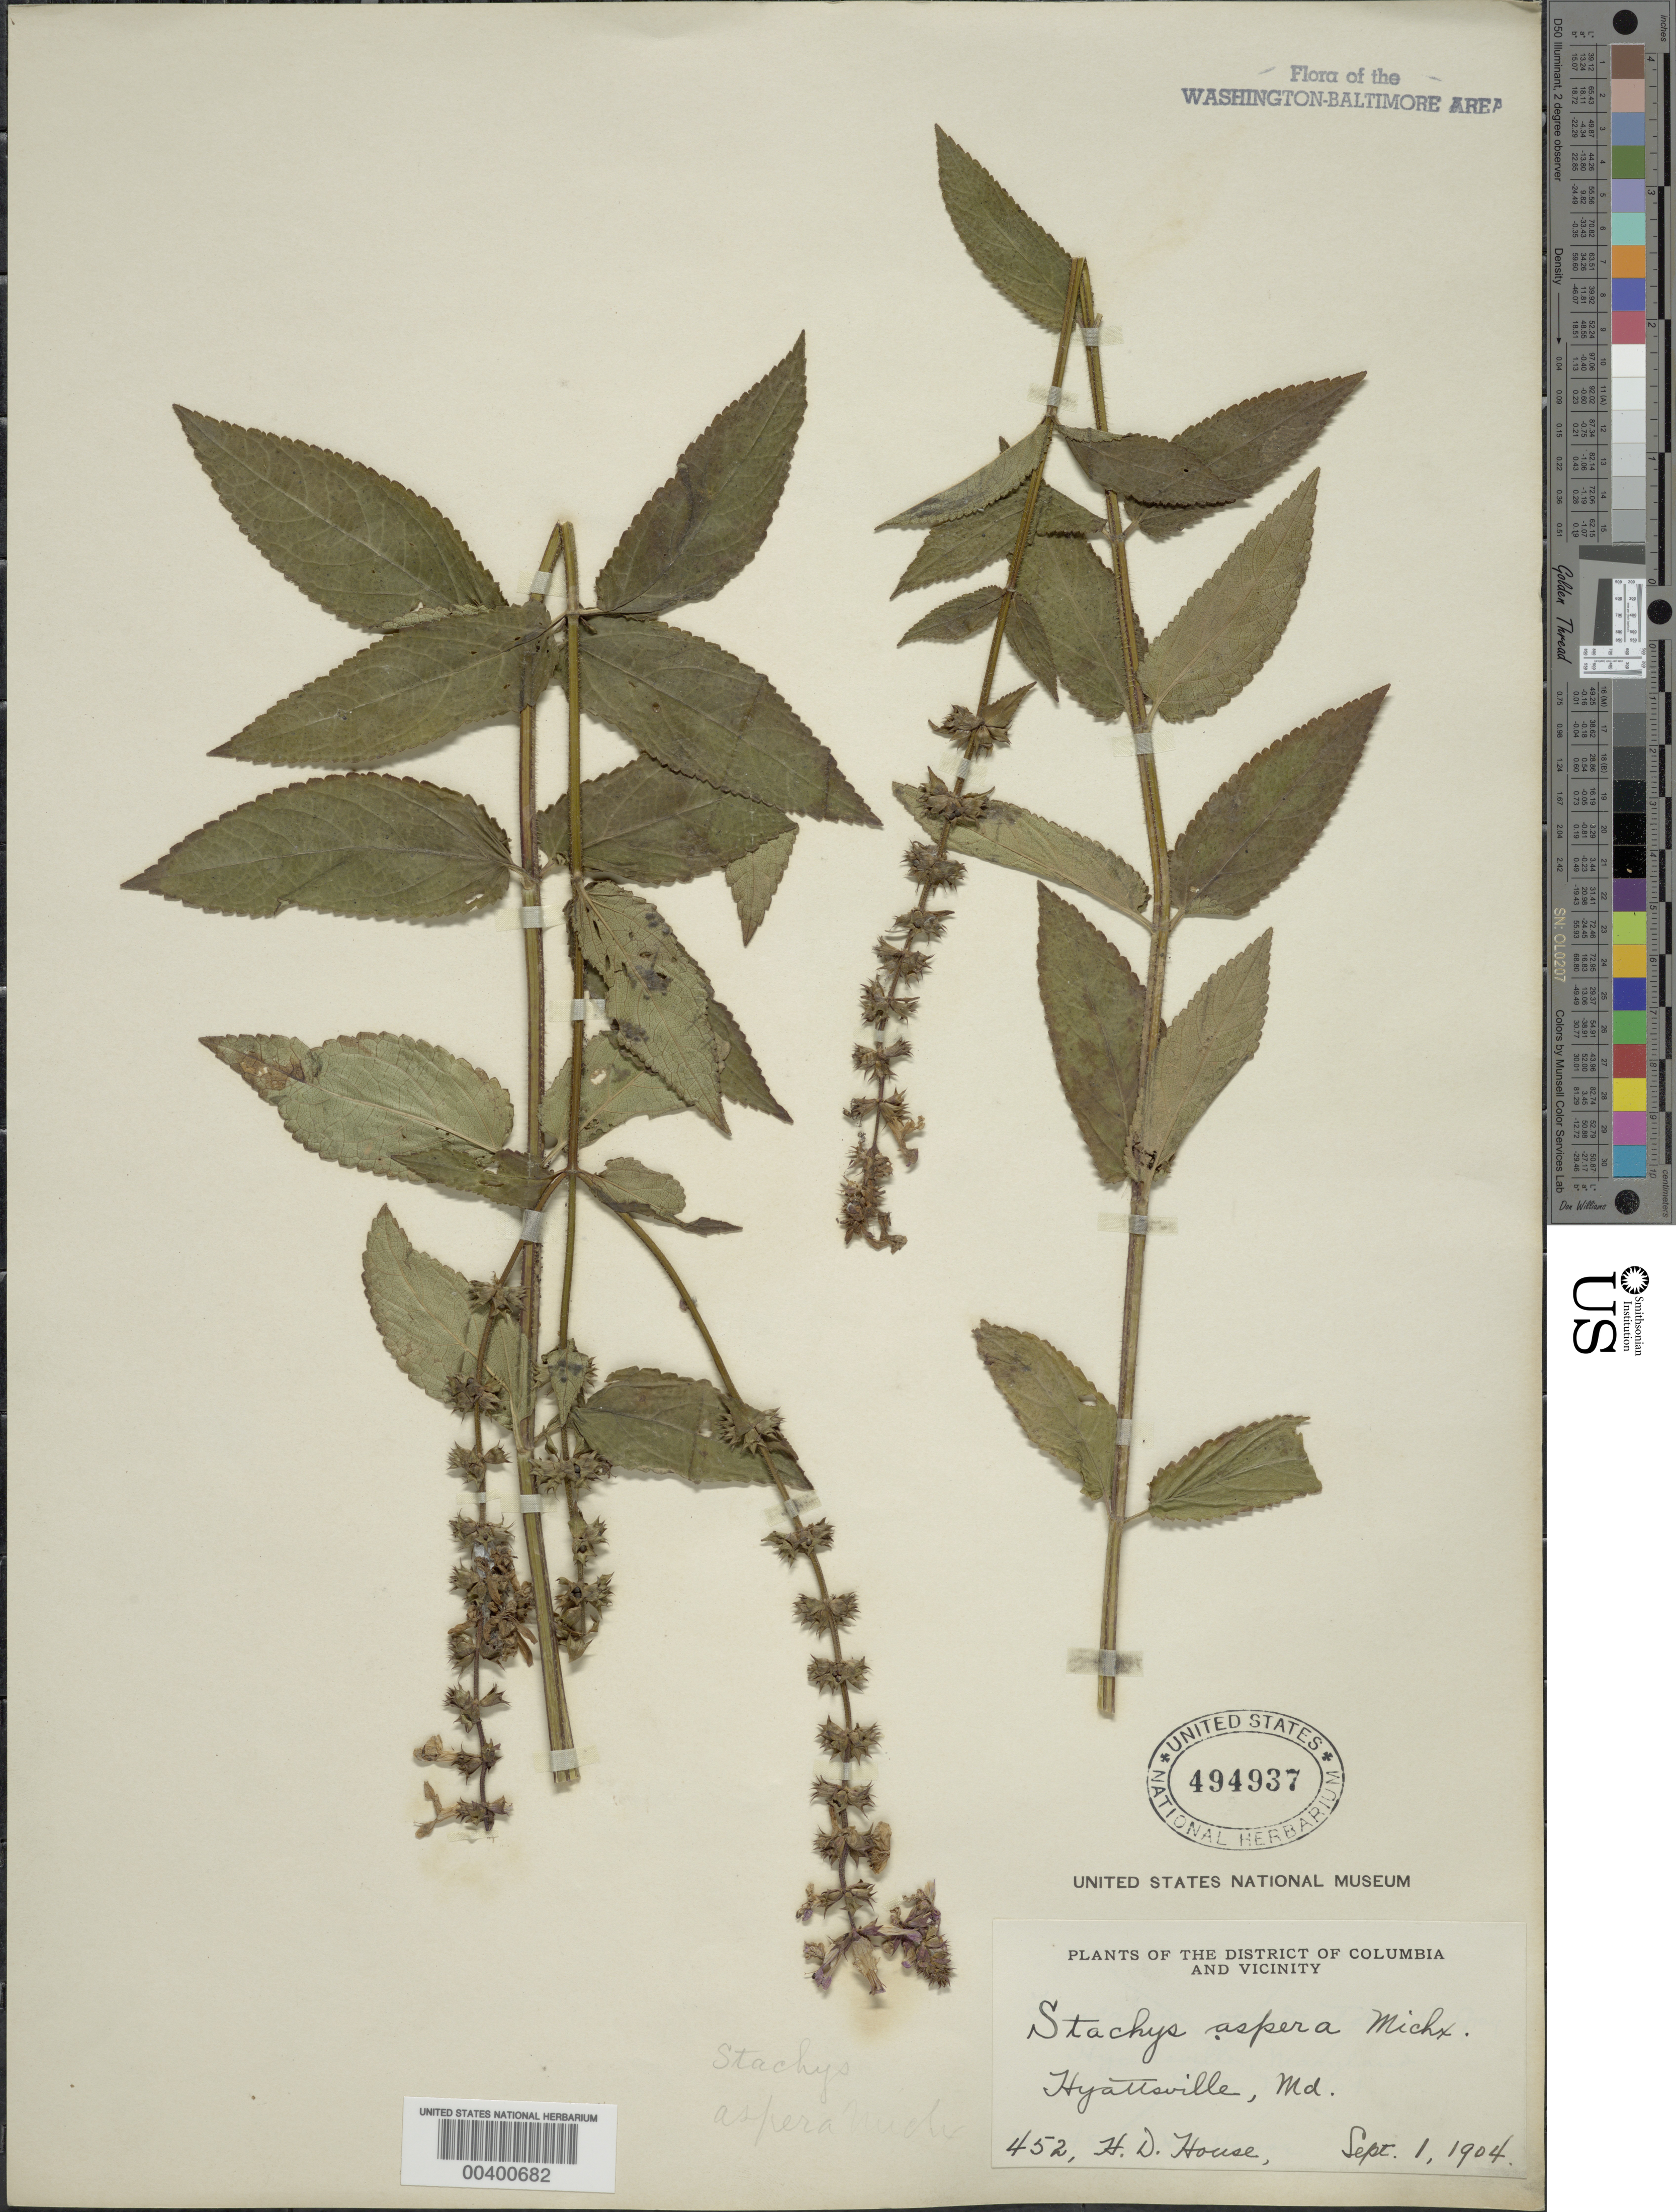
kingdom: Plantae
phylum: Tracheophyta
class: Magnoliopsida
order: Lamiales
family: Lamiaceae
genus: Stachys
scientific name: Stachys aspera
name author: Michx.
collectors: H. D. House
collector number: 452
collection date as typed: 01 Sep 1904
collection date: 1904-09-01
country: United States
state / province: Maryland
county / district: Prince George's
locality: Hyattsville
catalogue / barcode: US 494937